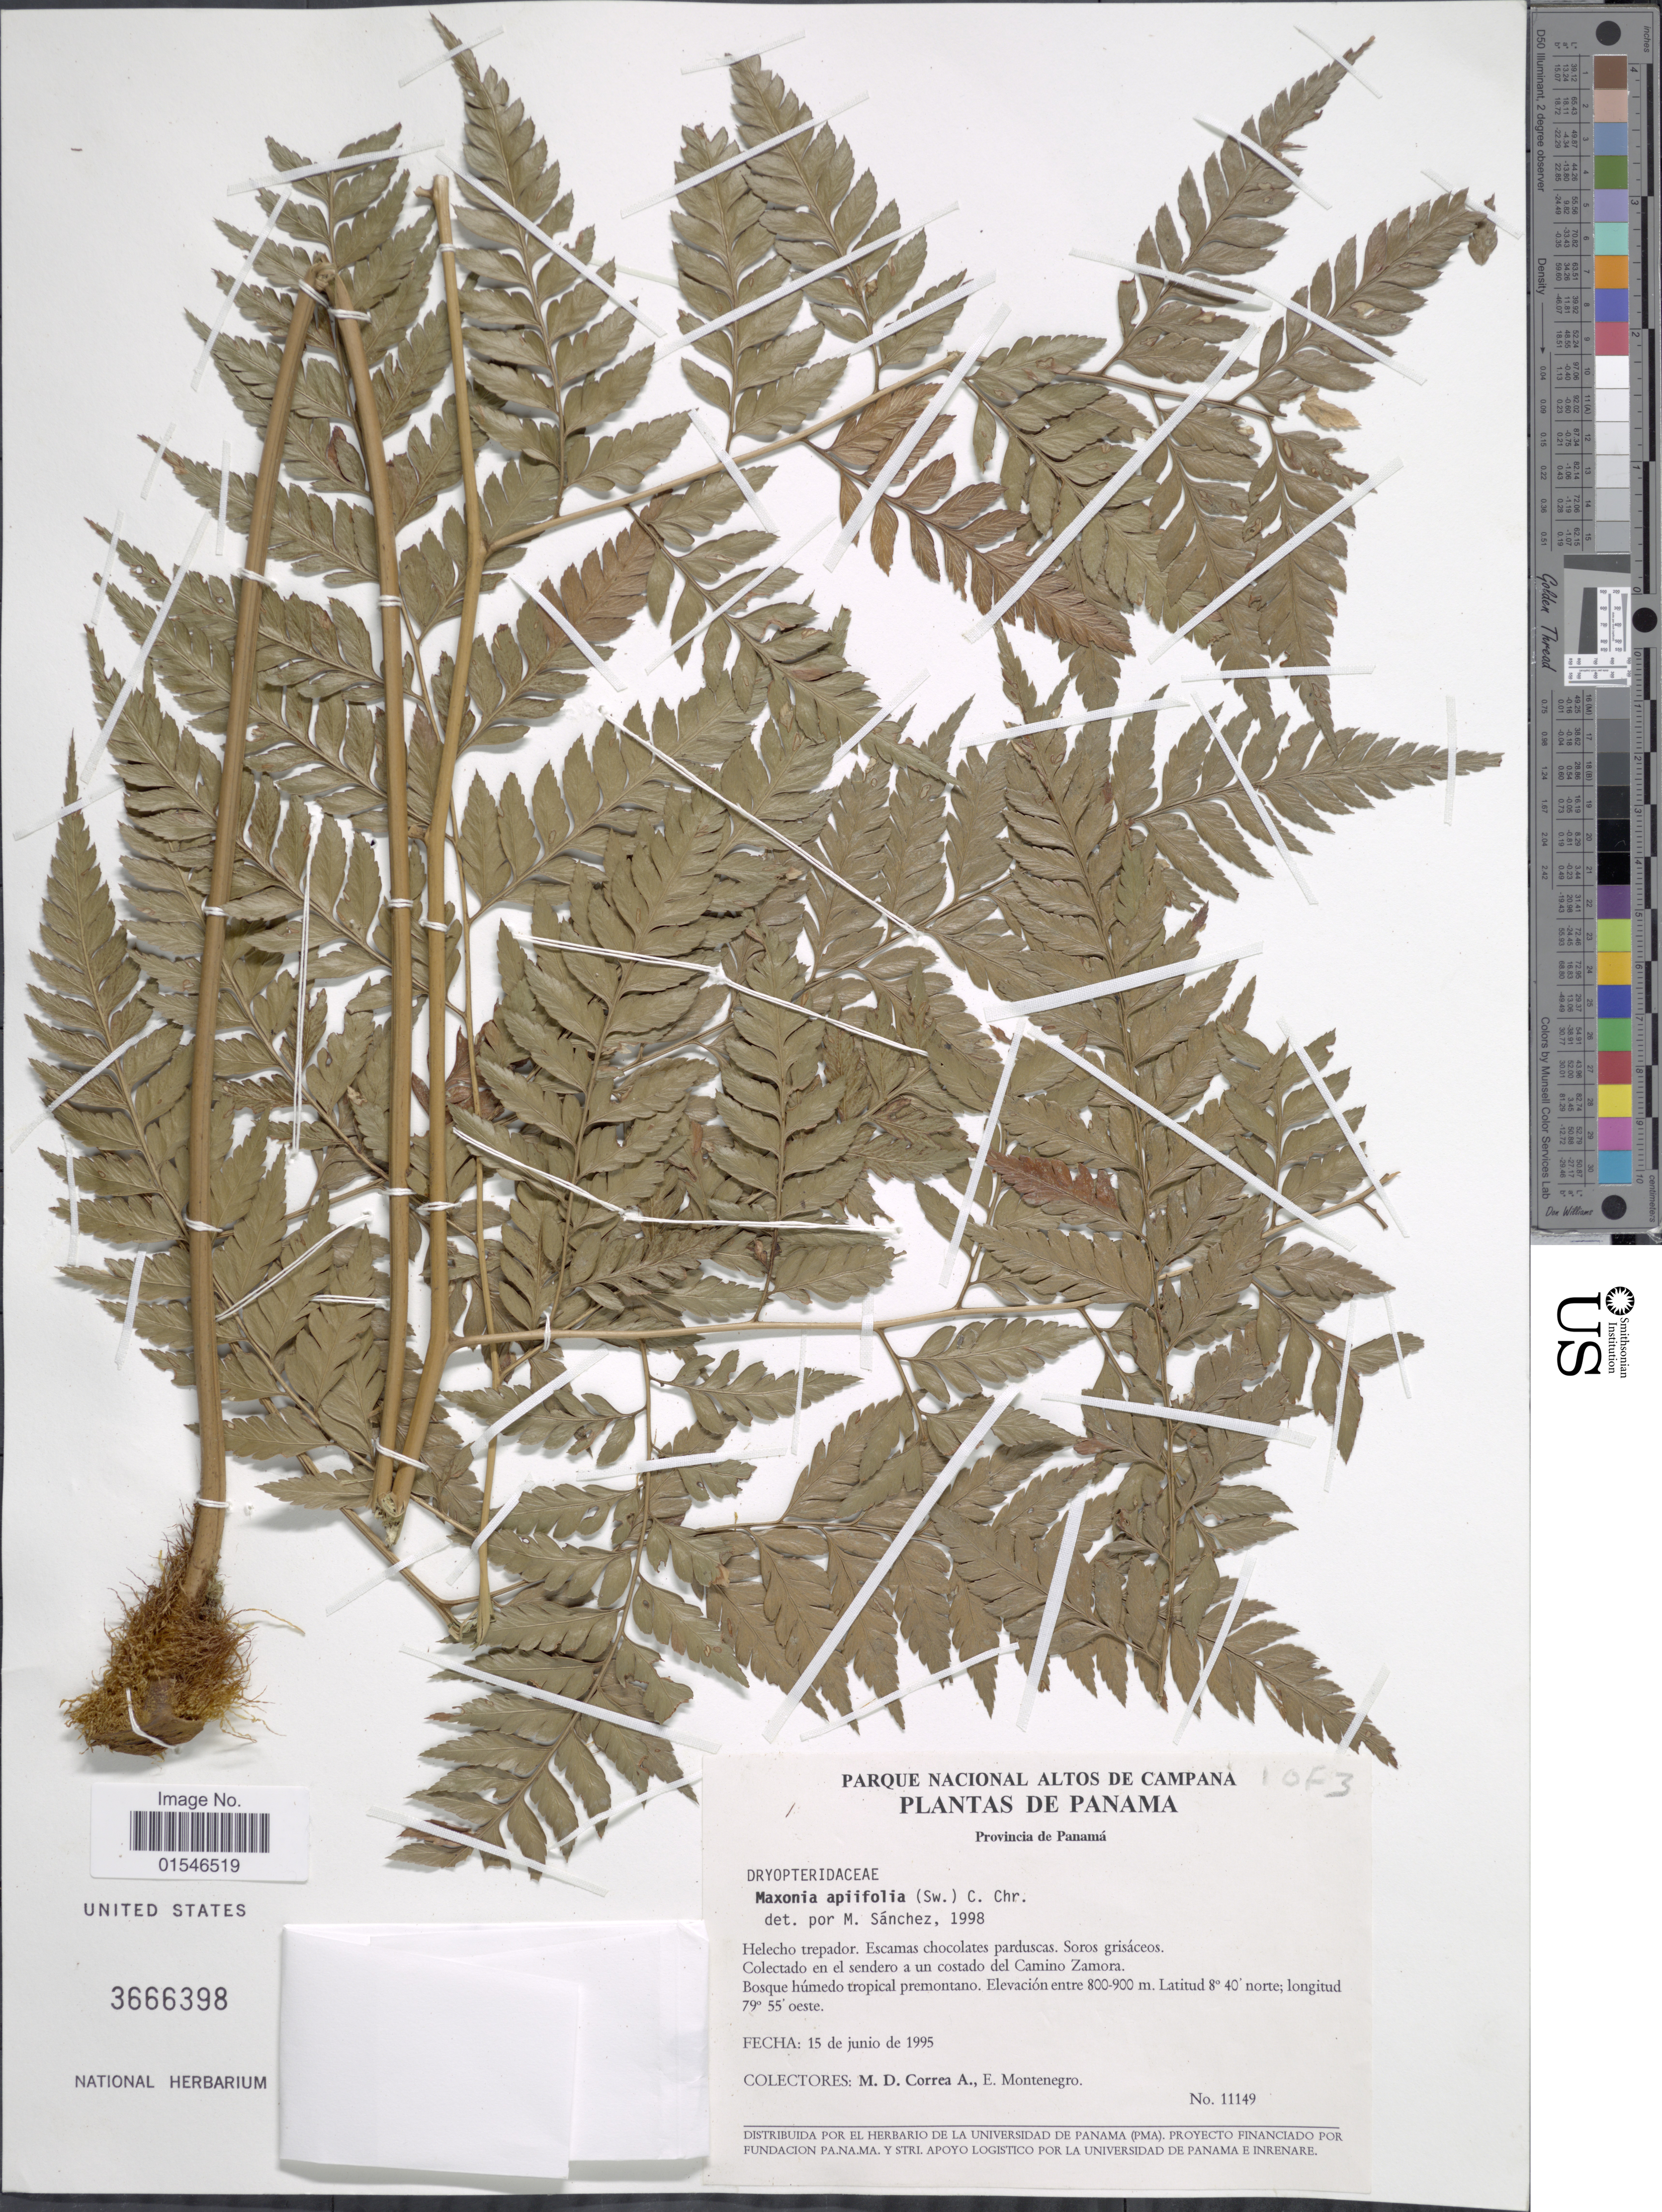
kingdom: Plantae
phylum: Tracheophyta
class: Polypodiopsida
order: Polypodiales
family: Dryopteridaceae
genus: Maxonia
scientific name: Maxonia apiifolia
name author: (Sw.) C. Chr.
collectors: M. D. Corrêa-A. & E. Montenegro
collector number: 11149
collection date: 1995-06-15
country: Panama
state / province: Panamá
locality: El sendero a un costado del Camino Zamora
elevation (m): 800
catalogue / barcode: US 3666398